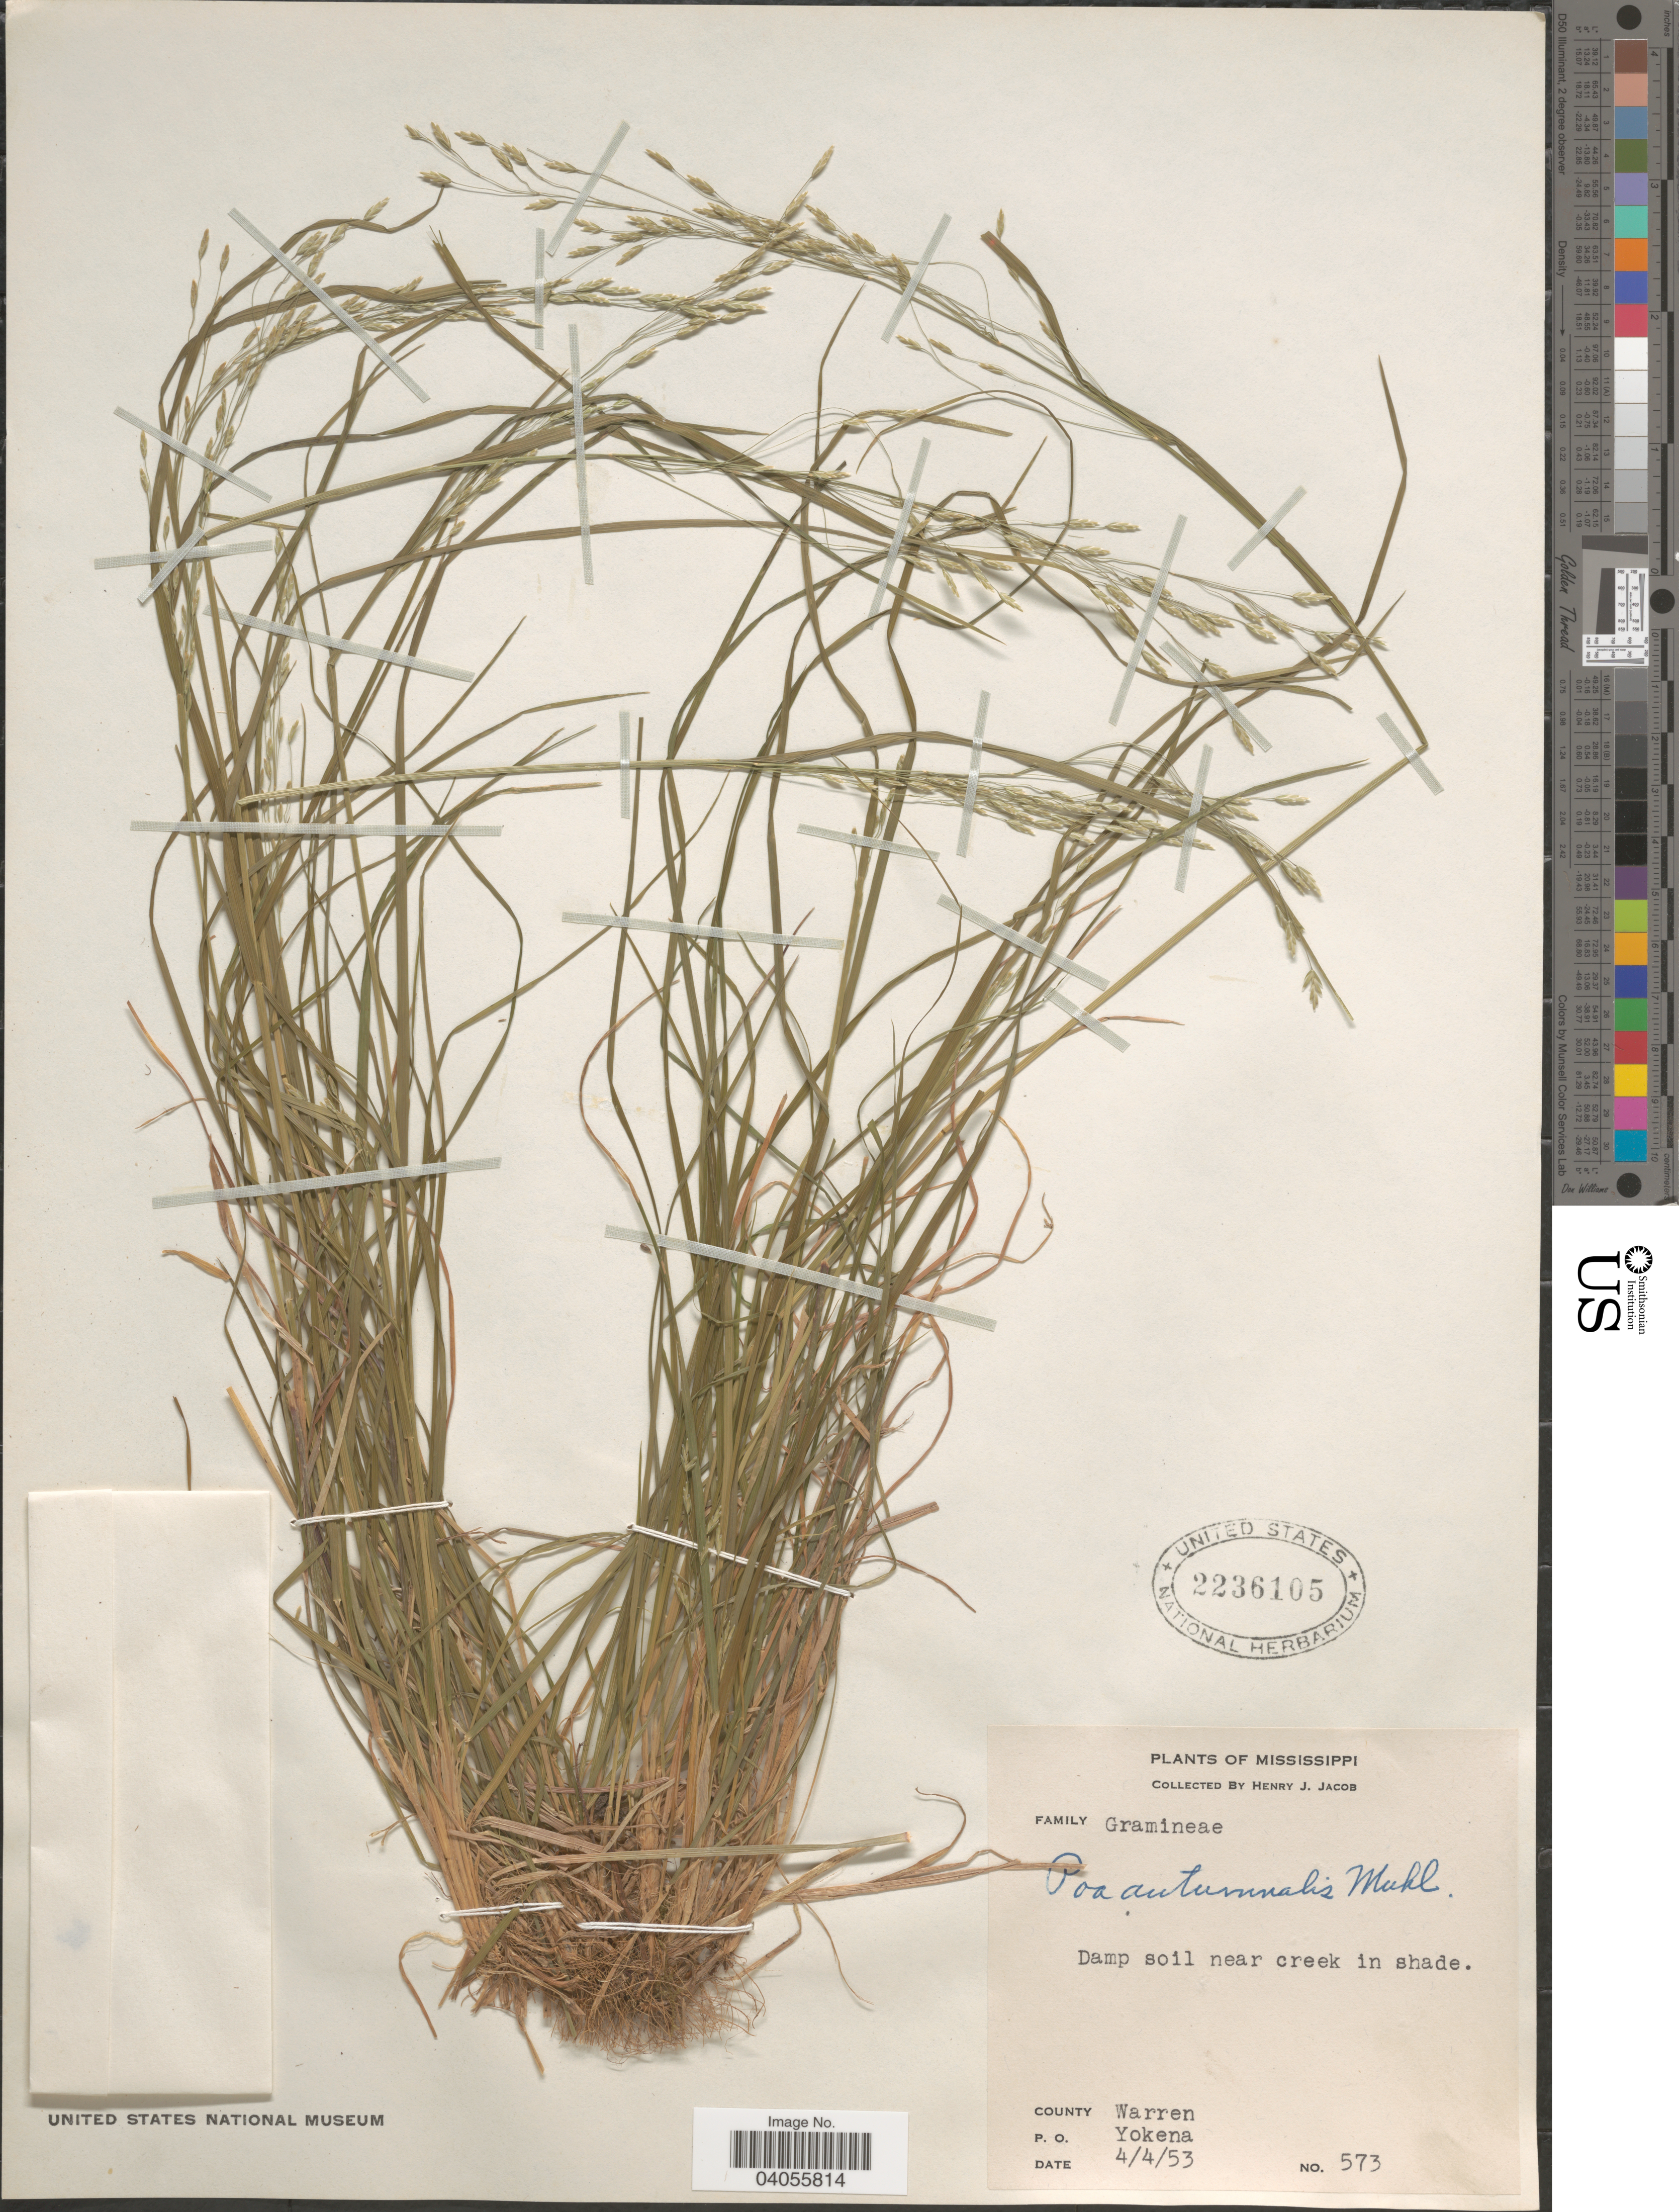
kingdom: Plantae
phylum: Tracheophyta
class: Liliopsida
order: Poales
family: Poaceae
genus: Poa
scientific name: Poa autumnalis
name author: Muhl. ex Elliott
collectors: H. Jacob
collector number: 573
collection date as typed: Transcribed d/m/y: 4/4/53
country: United States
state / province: Mississippi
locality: Damp soil near creek in shade. County Warren. P. O. Yokena.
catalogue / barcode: US 2236105